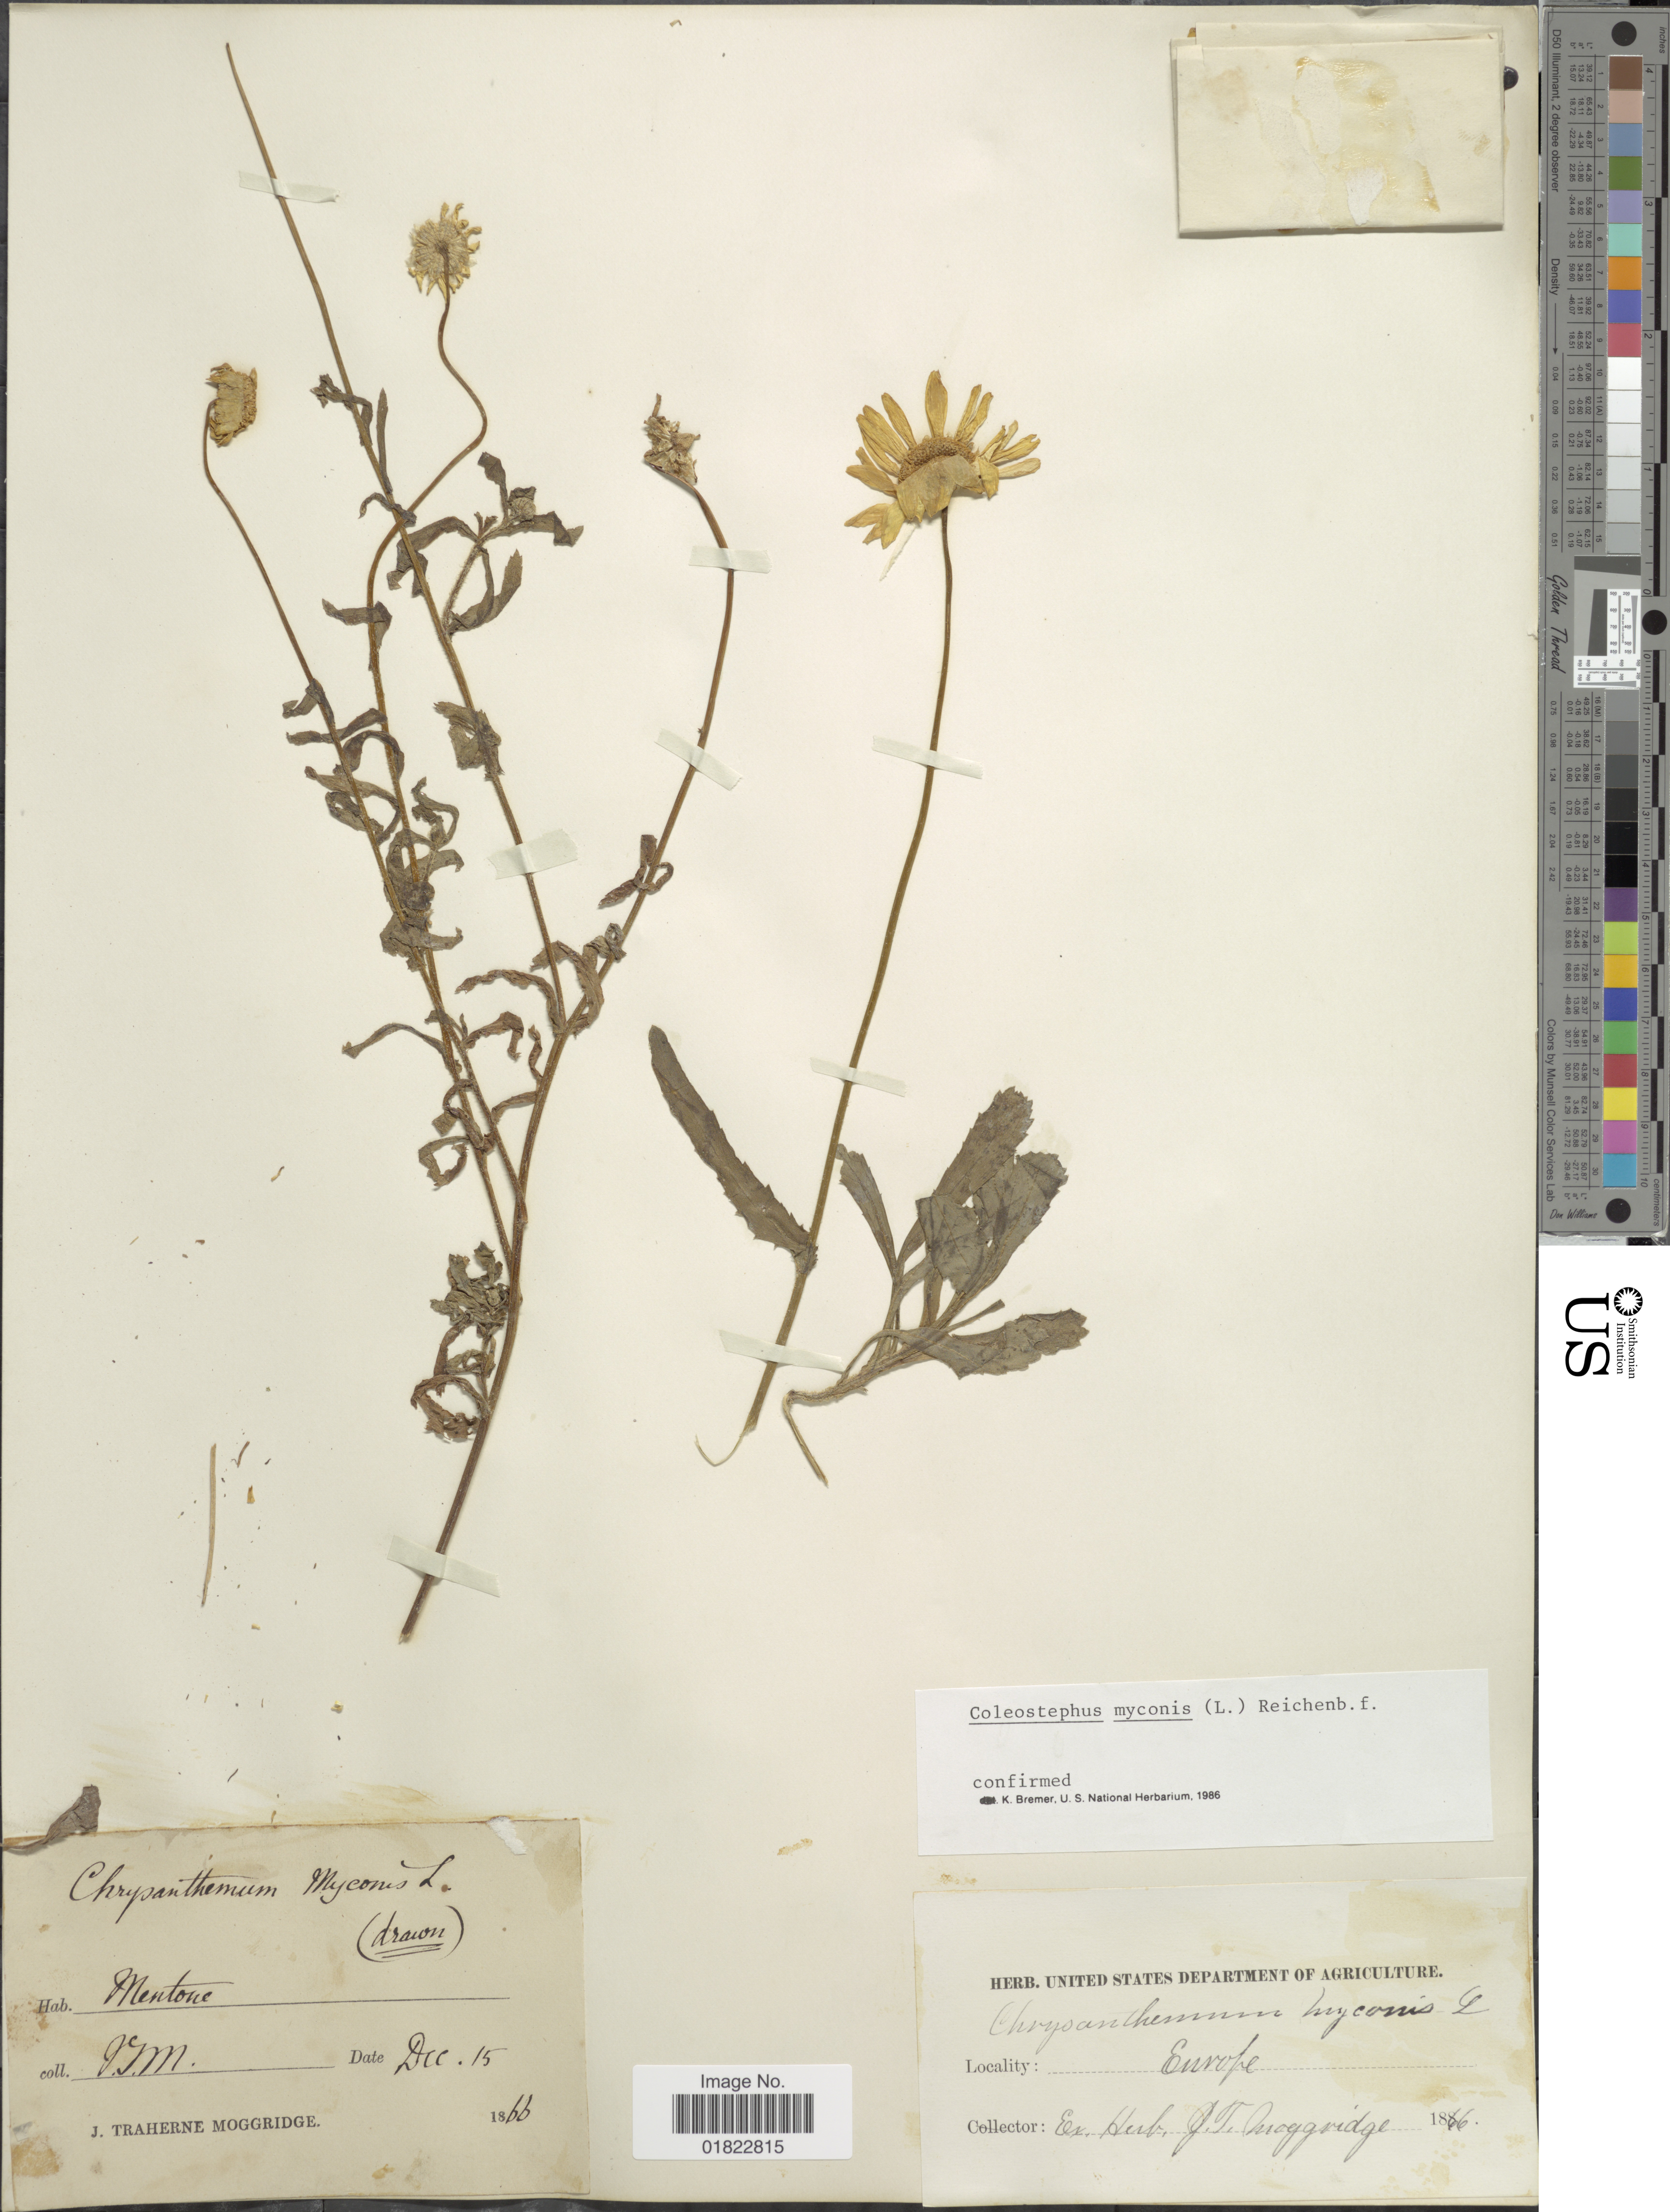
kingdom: Plantae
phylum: Tracheophyta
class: Magnoliopsida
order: Asterales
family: Asteraceae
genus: Coleostephus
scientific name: Coleostephus myconis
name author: (L.) Cass.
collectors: J. T. Moggridge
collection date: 1866-12-15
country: France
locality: Mentone, Europe.